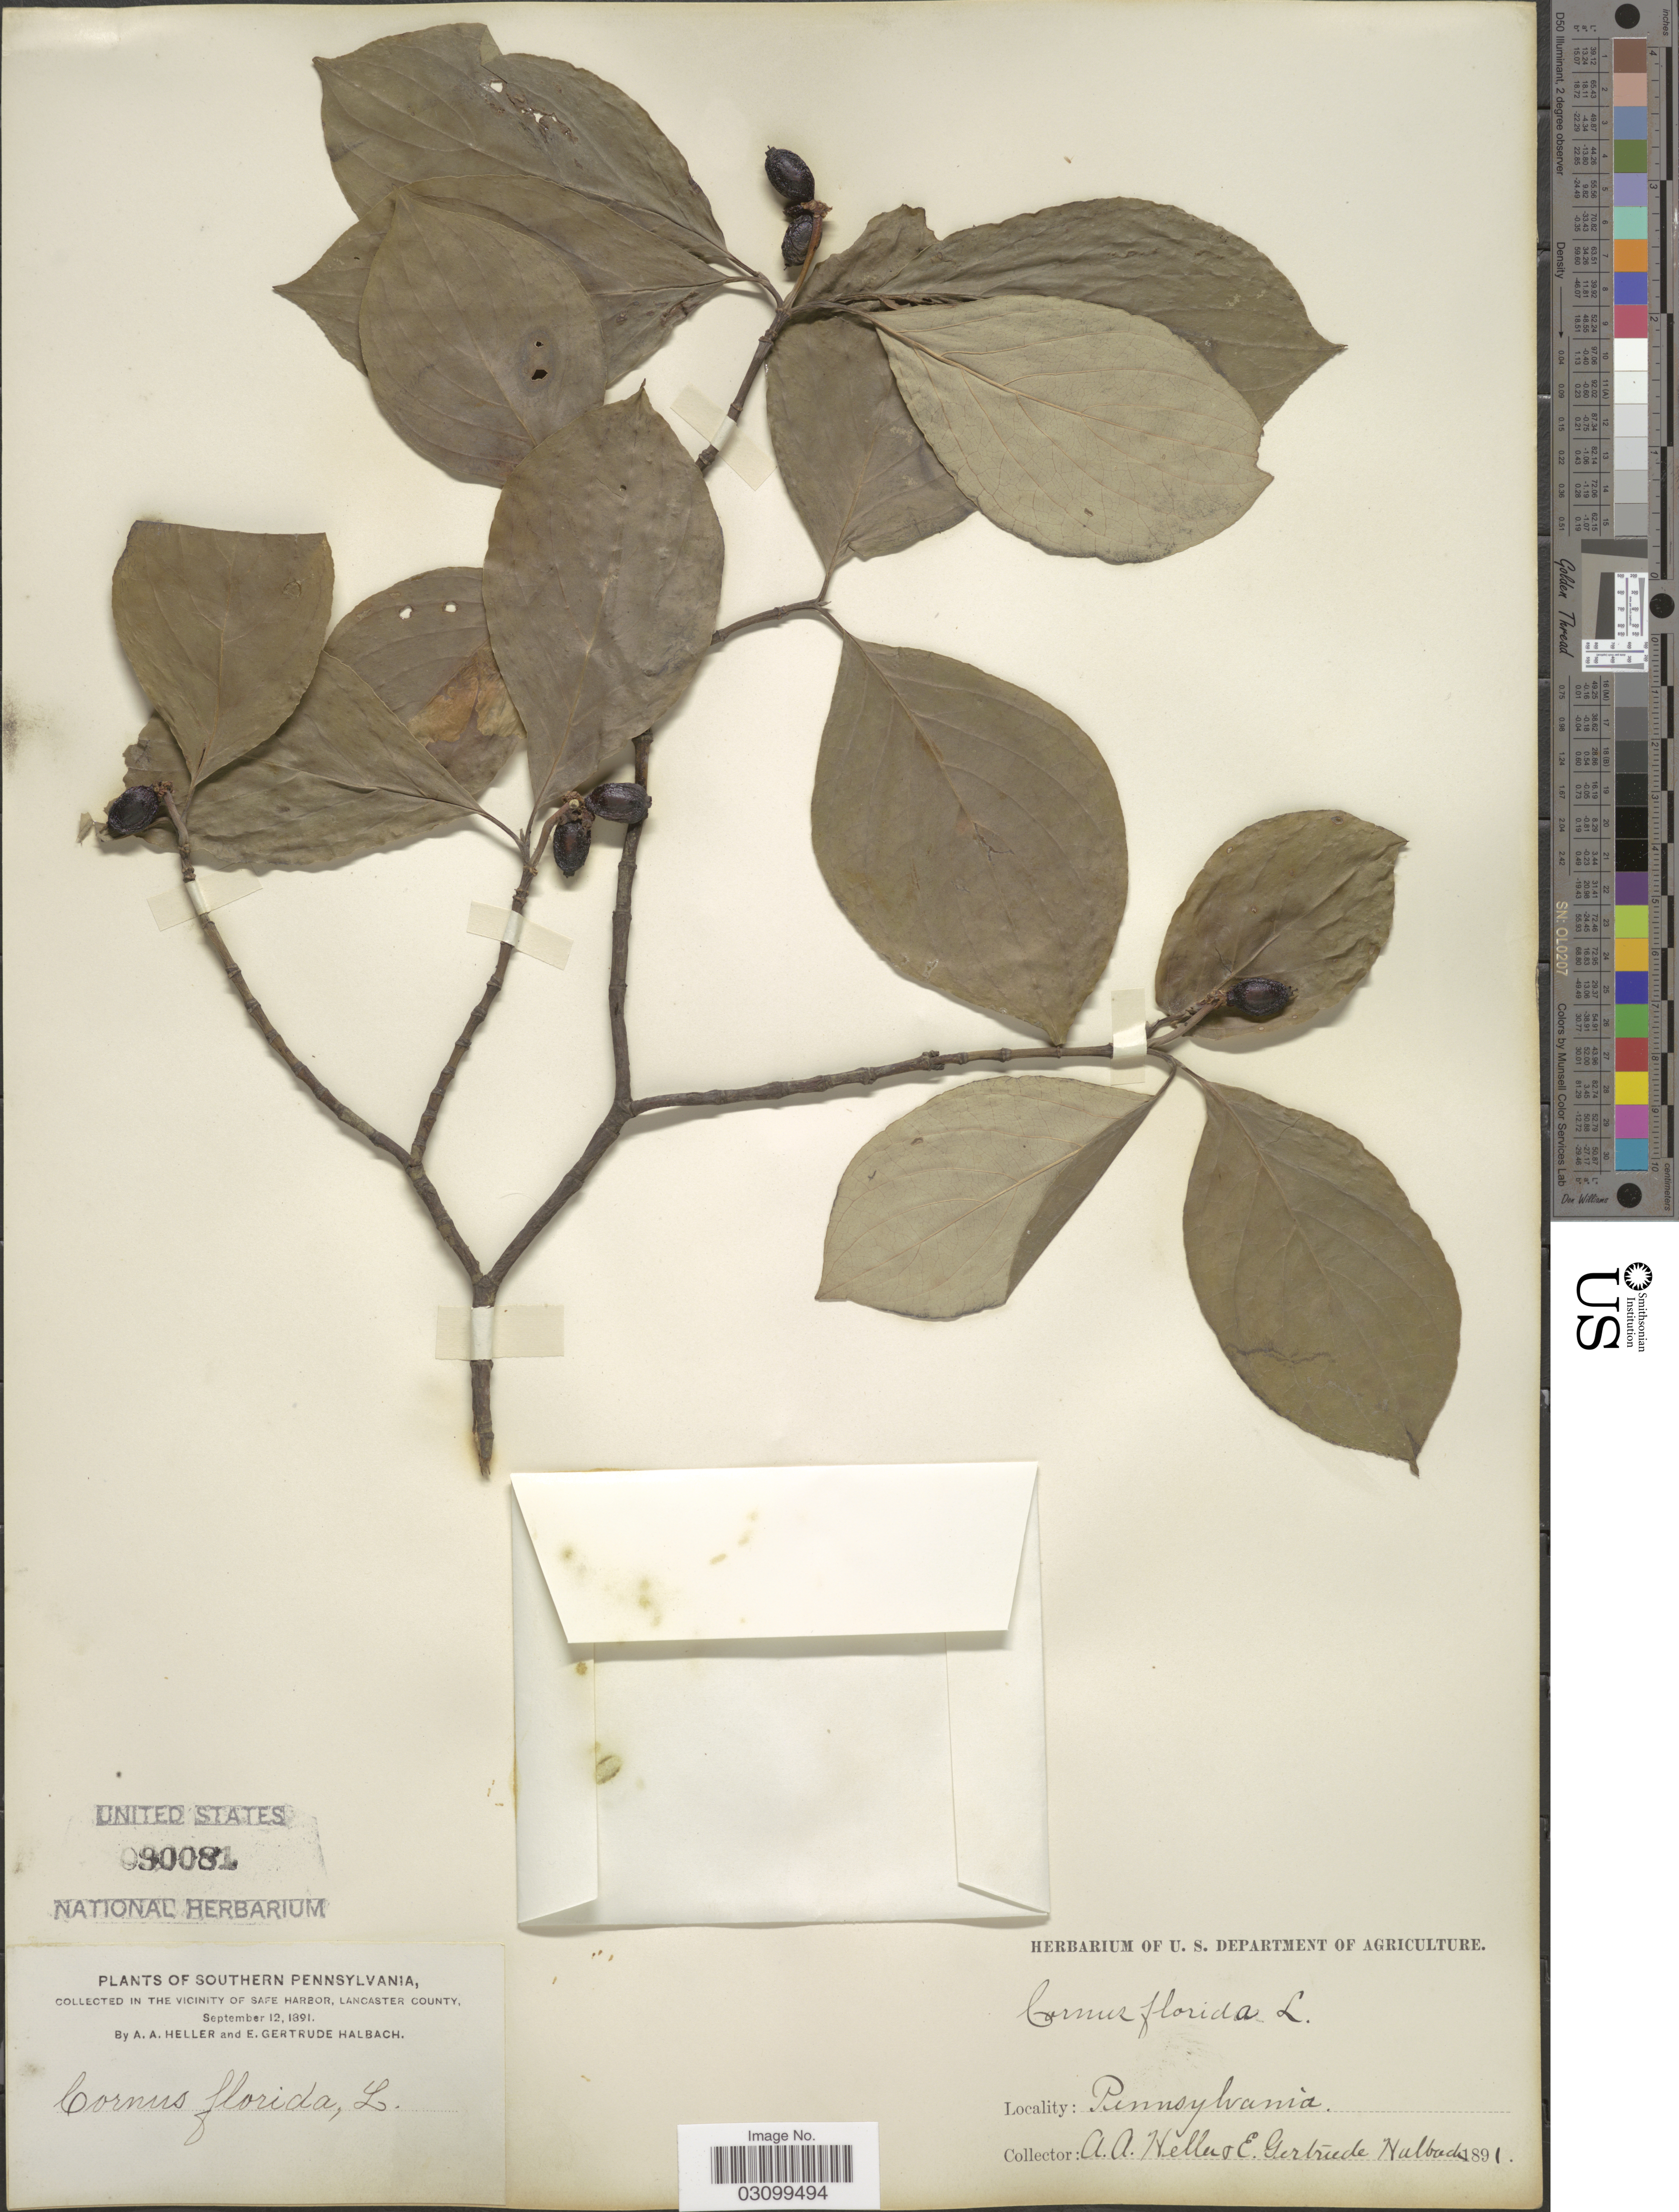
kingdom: Plantae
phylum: Tracheophyta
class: Magnoliopsida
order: Cornales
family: Cornaceae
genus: Cornus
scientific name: Cornus florida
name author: L.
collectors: A. A. Heller & E. G. Halbach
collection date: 1891-09-12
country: United States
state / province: Pennsylvania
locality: Southern Pennsylvania. In the Vicinity of Safe Harbor, Lancaster County.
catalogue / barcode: US 90081